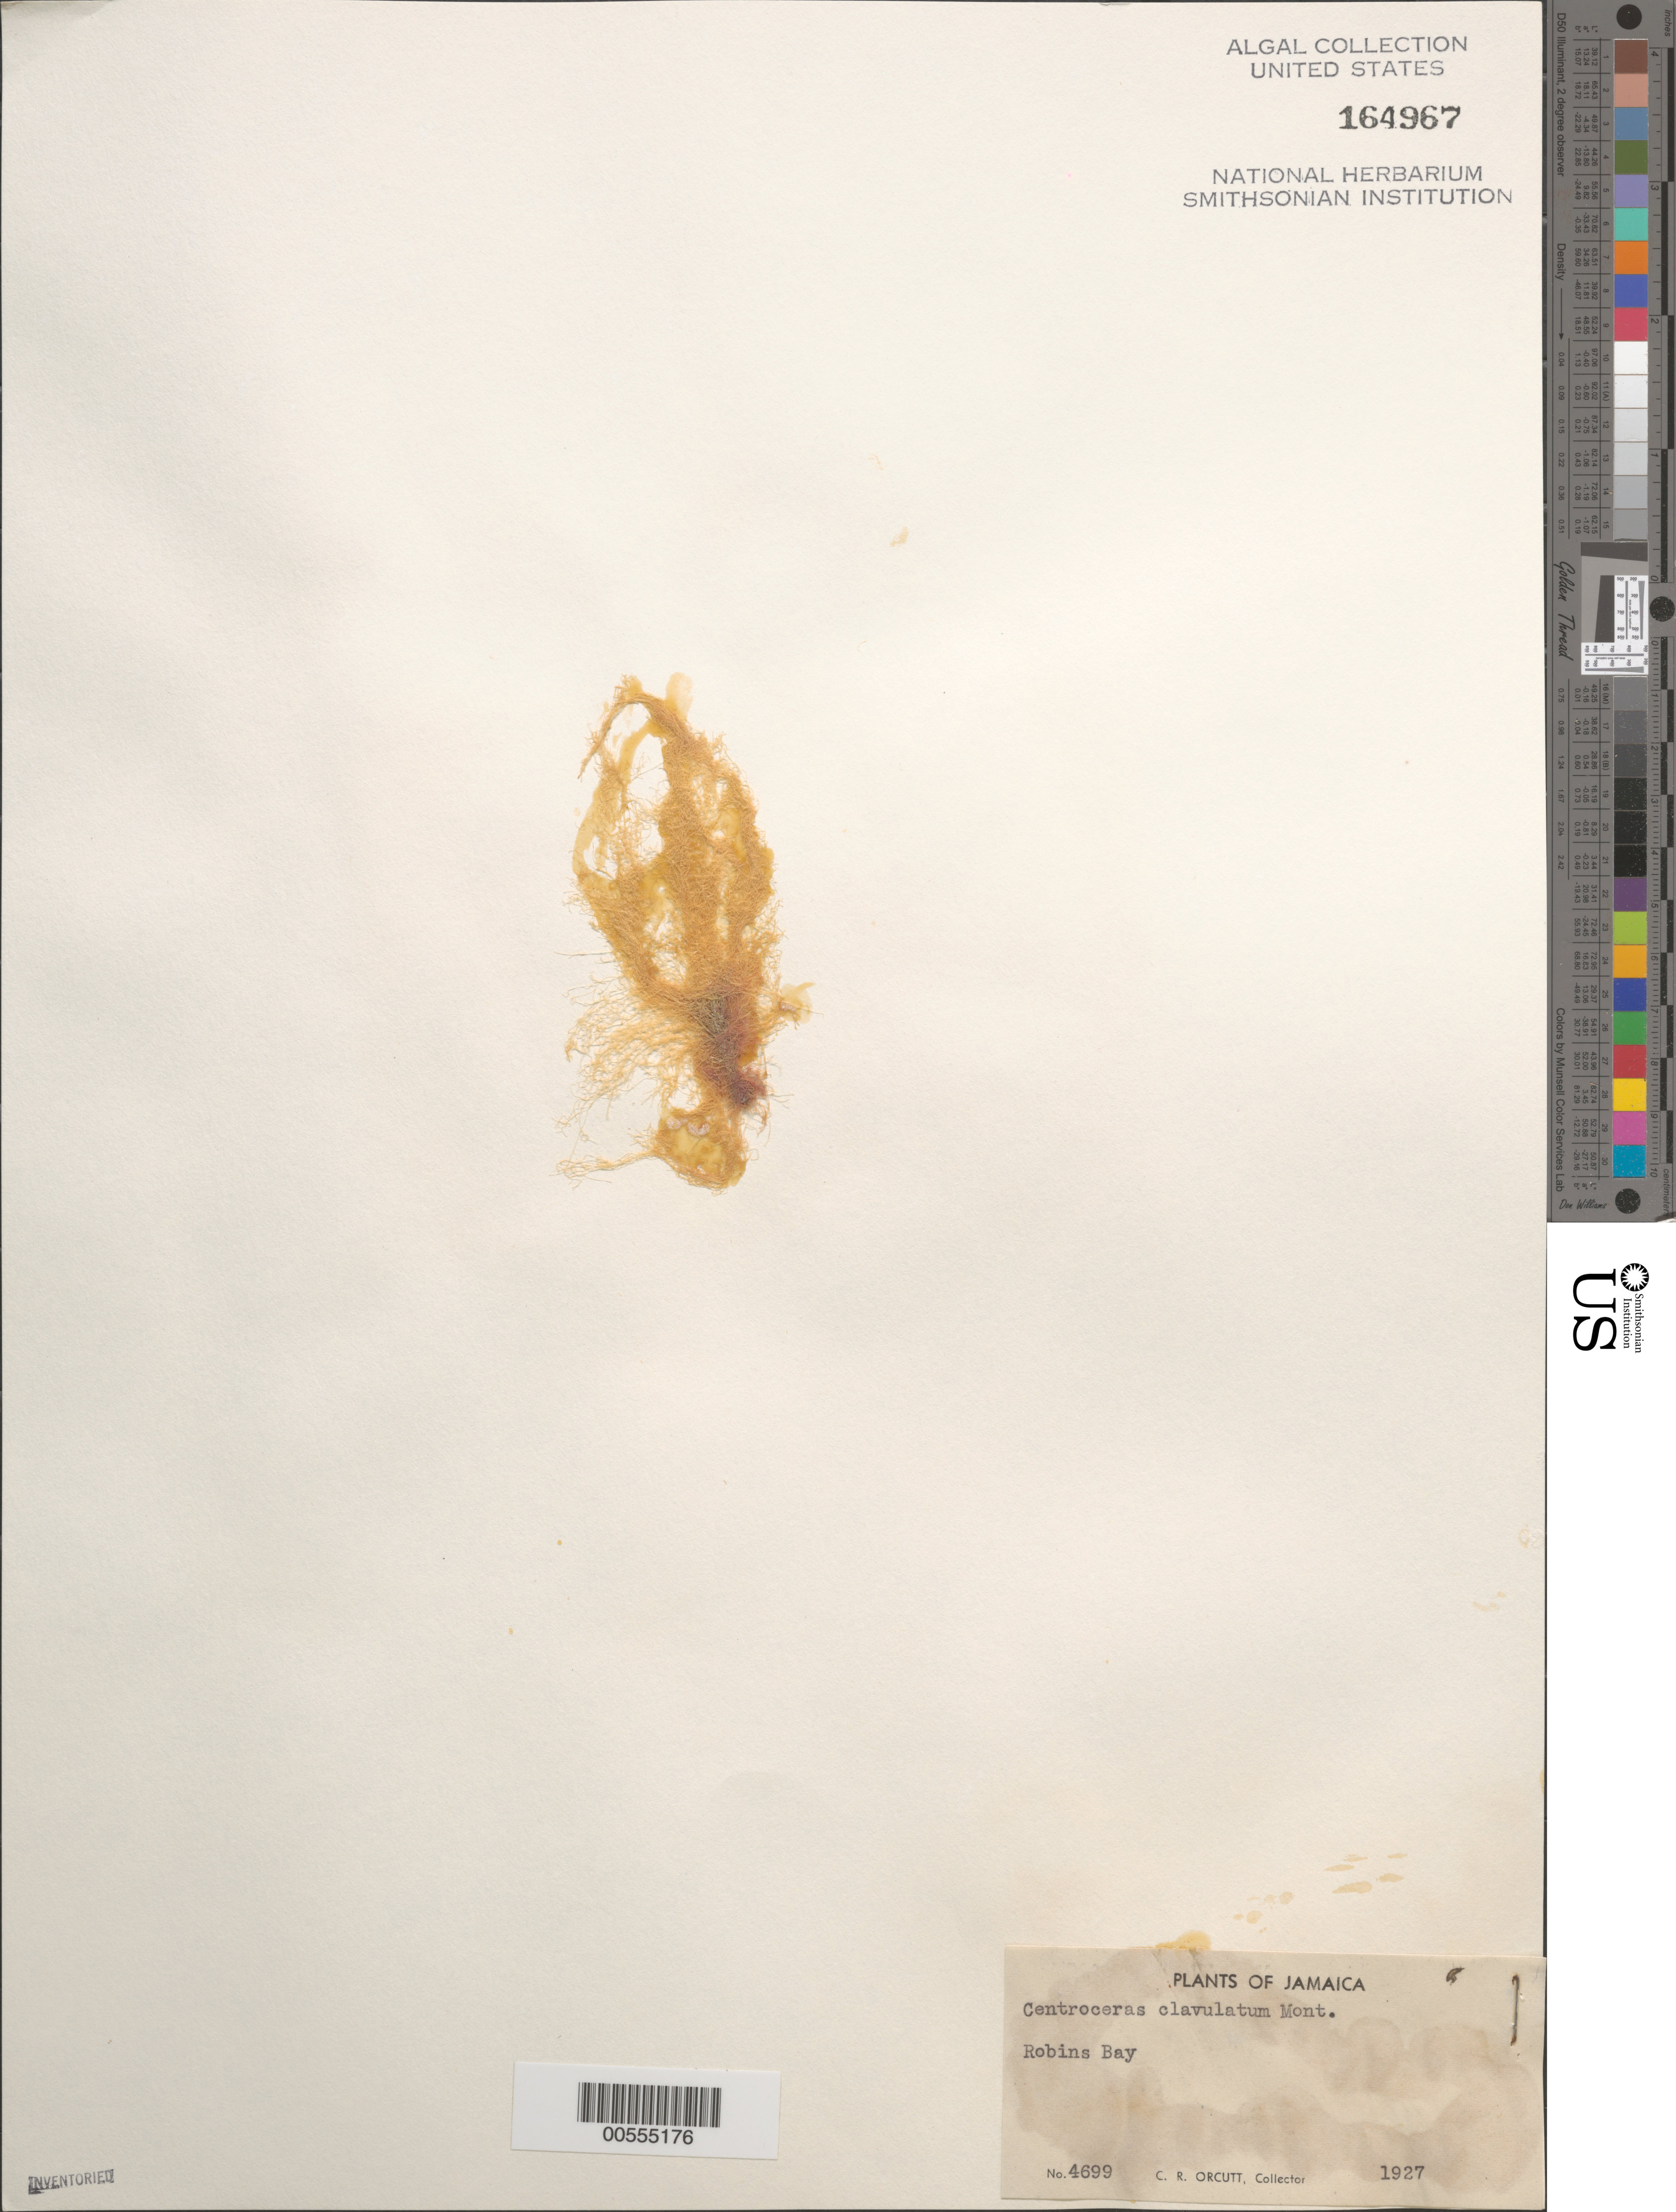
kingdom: Plantae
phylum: Rhodophyta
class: Florideophyceae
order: Ceramiales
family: Ceramiaceae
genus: Centroceras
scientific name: Centroceras clavulatum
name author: (C. Agardh) Mont.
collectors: C. R. Orcutt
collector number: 4699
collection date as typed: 1927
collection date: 1927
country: Jamaica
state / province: Saint Mary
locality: Robins bay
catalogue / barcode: US 164967